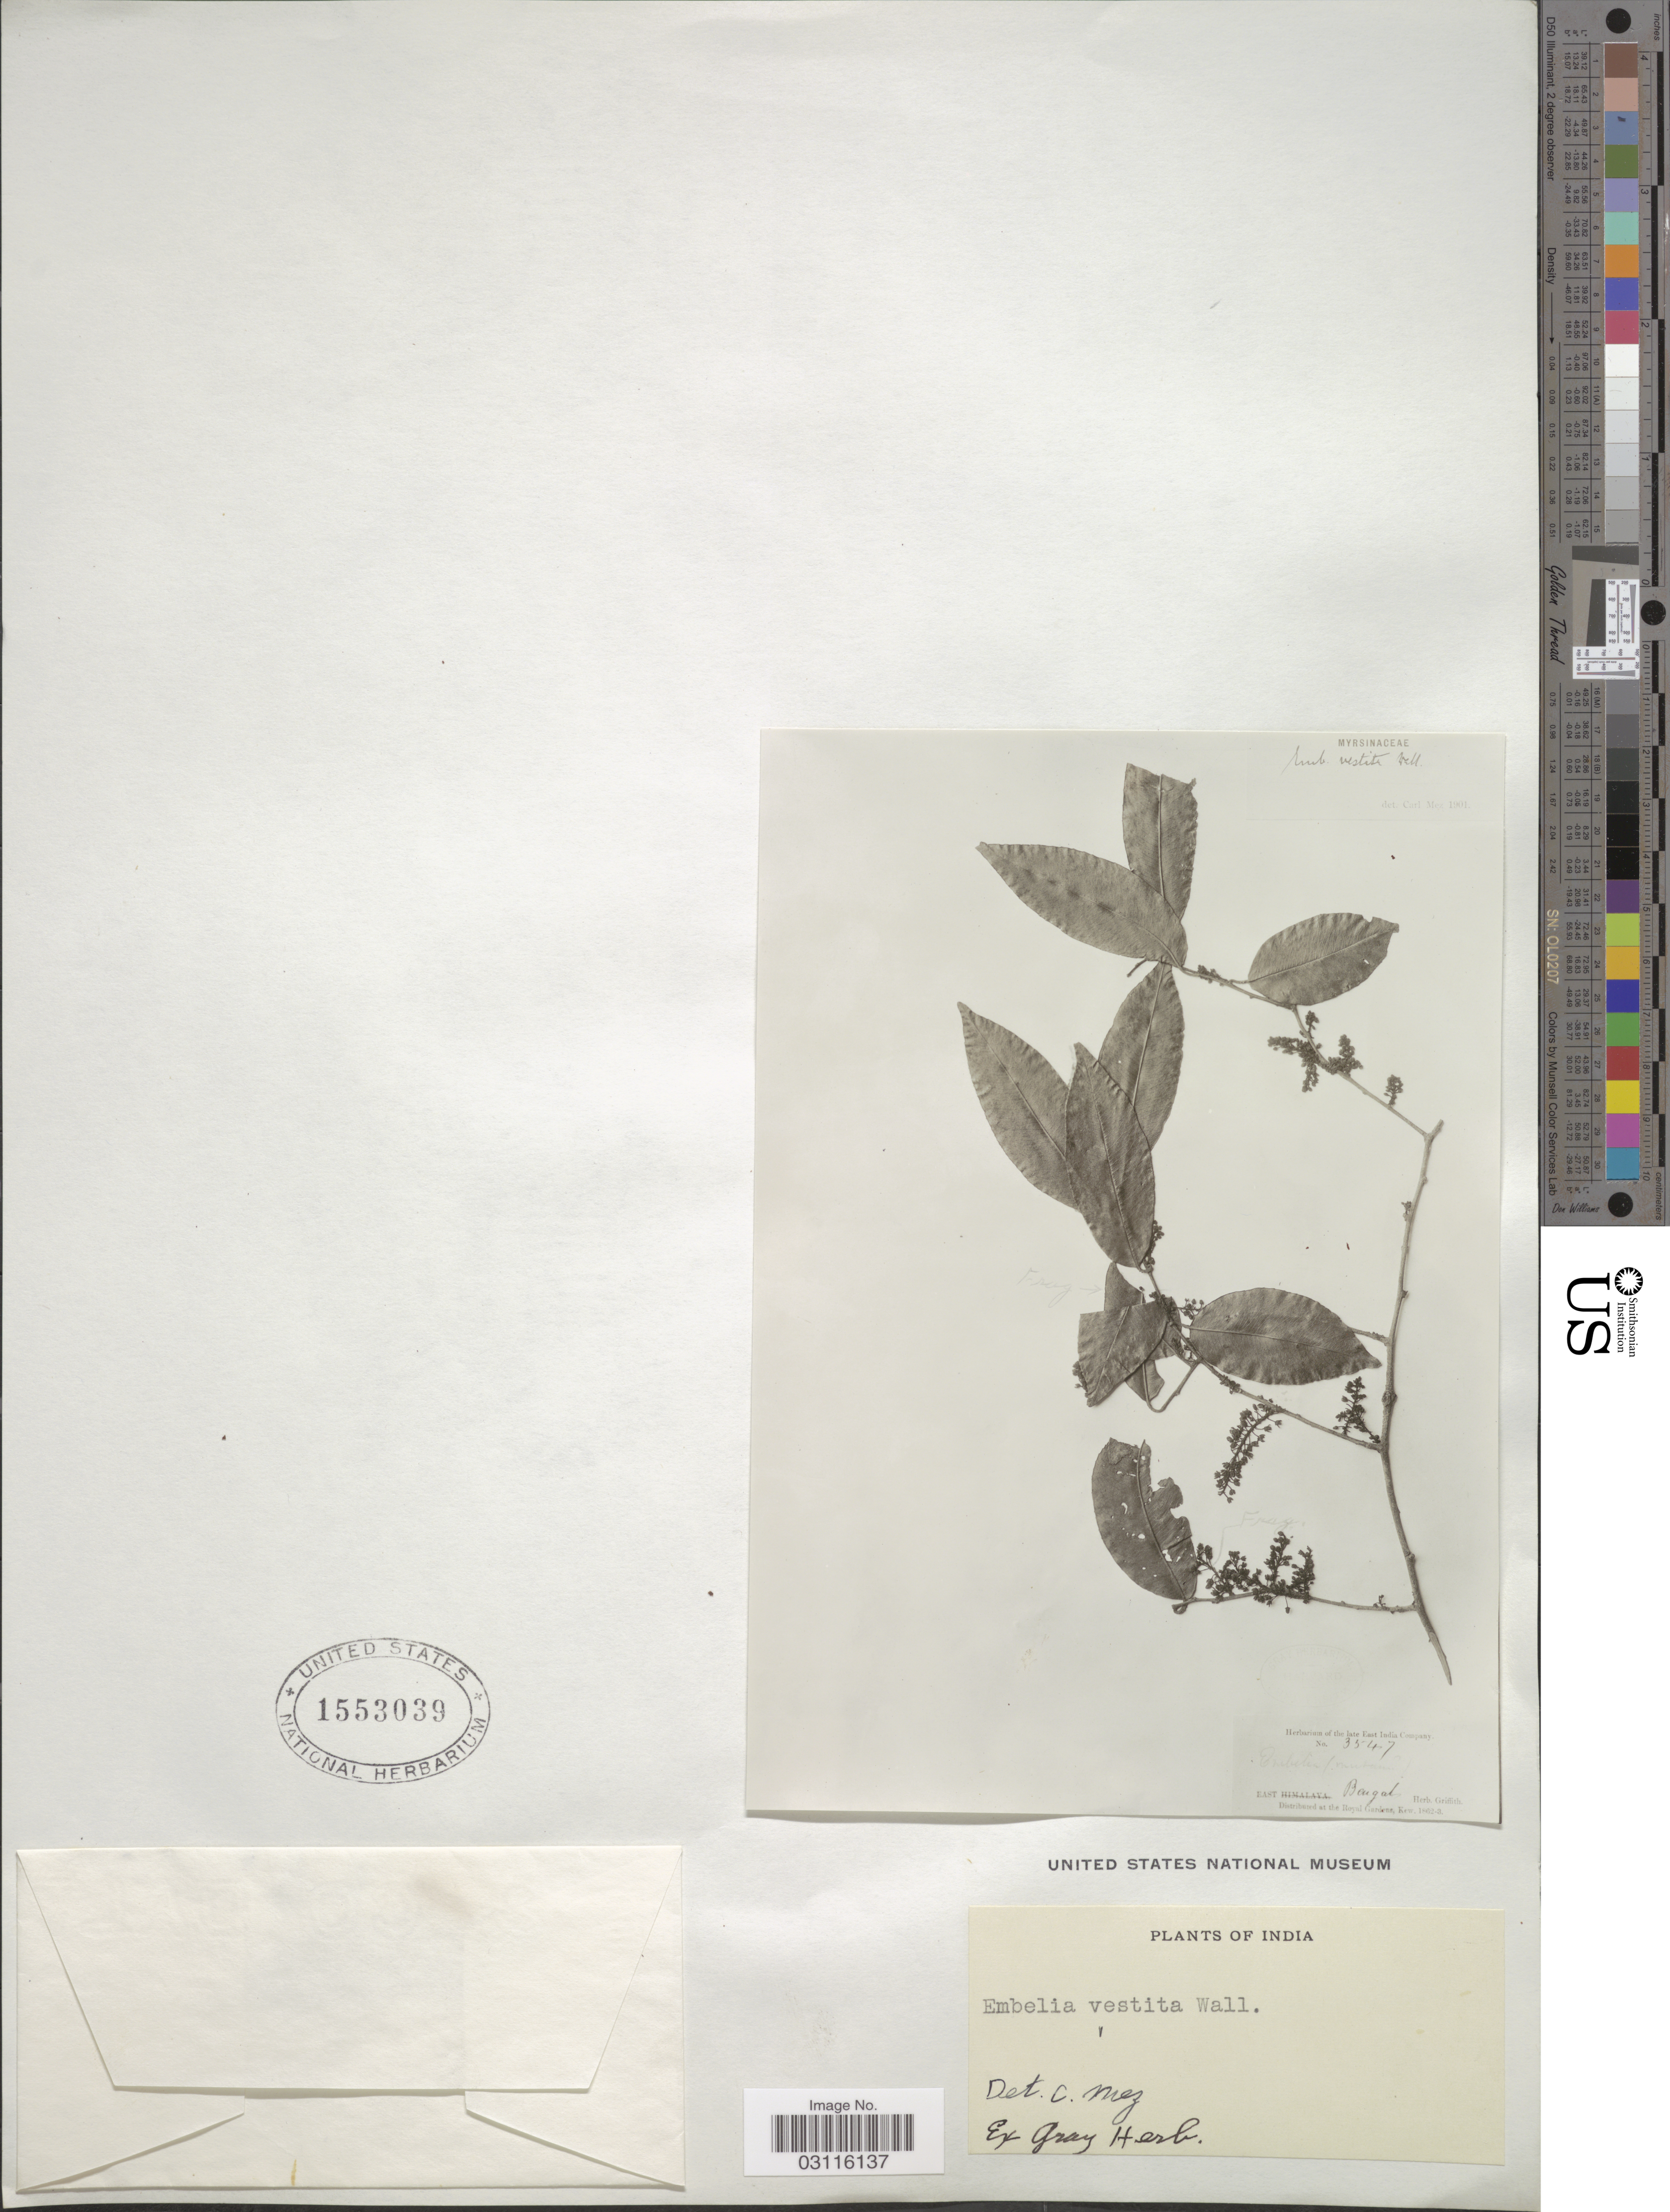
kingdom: Plantae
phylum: Tracheophyta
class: Magnoliopsida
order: Ericales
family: Primulaceae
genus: Embelia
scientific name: Embelia vestita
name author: Roxb.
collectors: ex herb. Griffith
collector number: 3547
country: India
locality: East Bengal.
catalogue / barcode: US 1553039